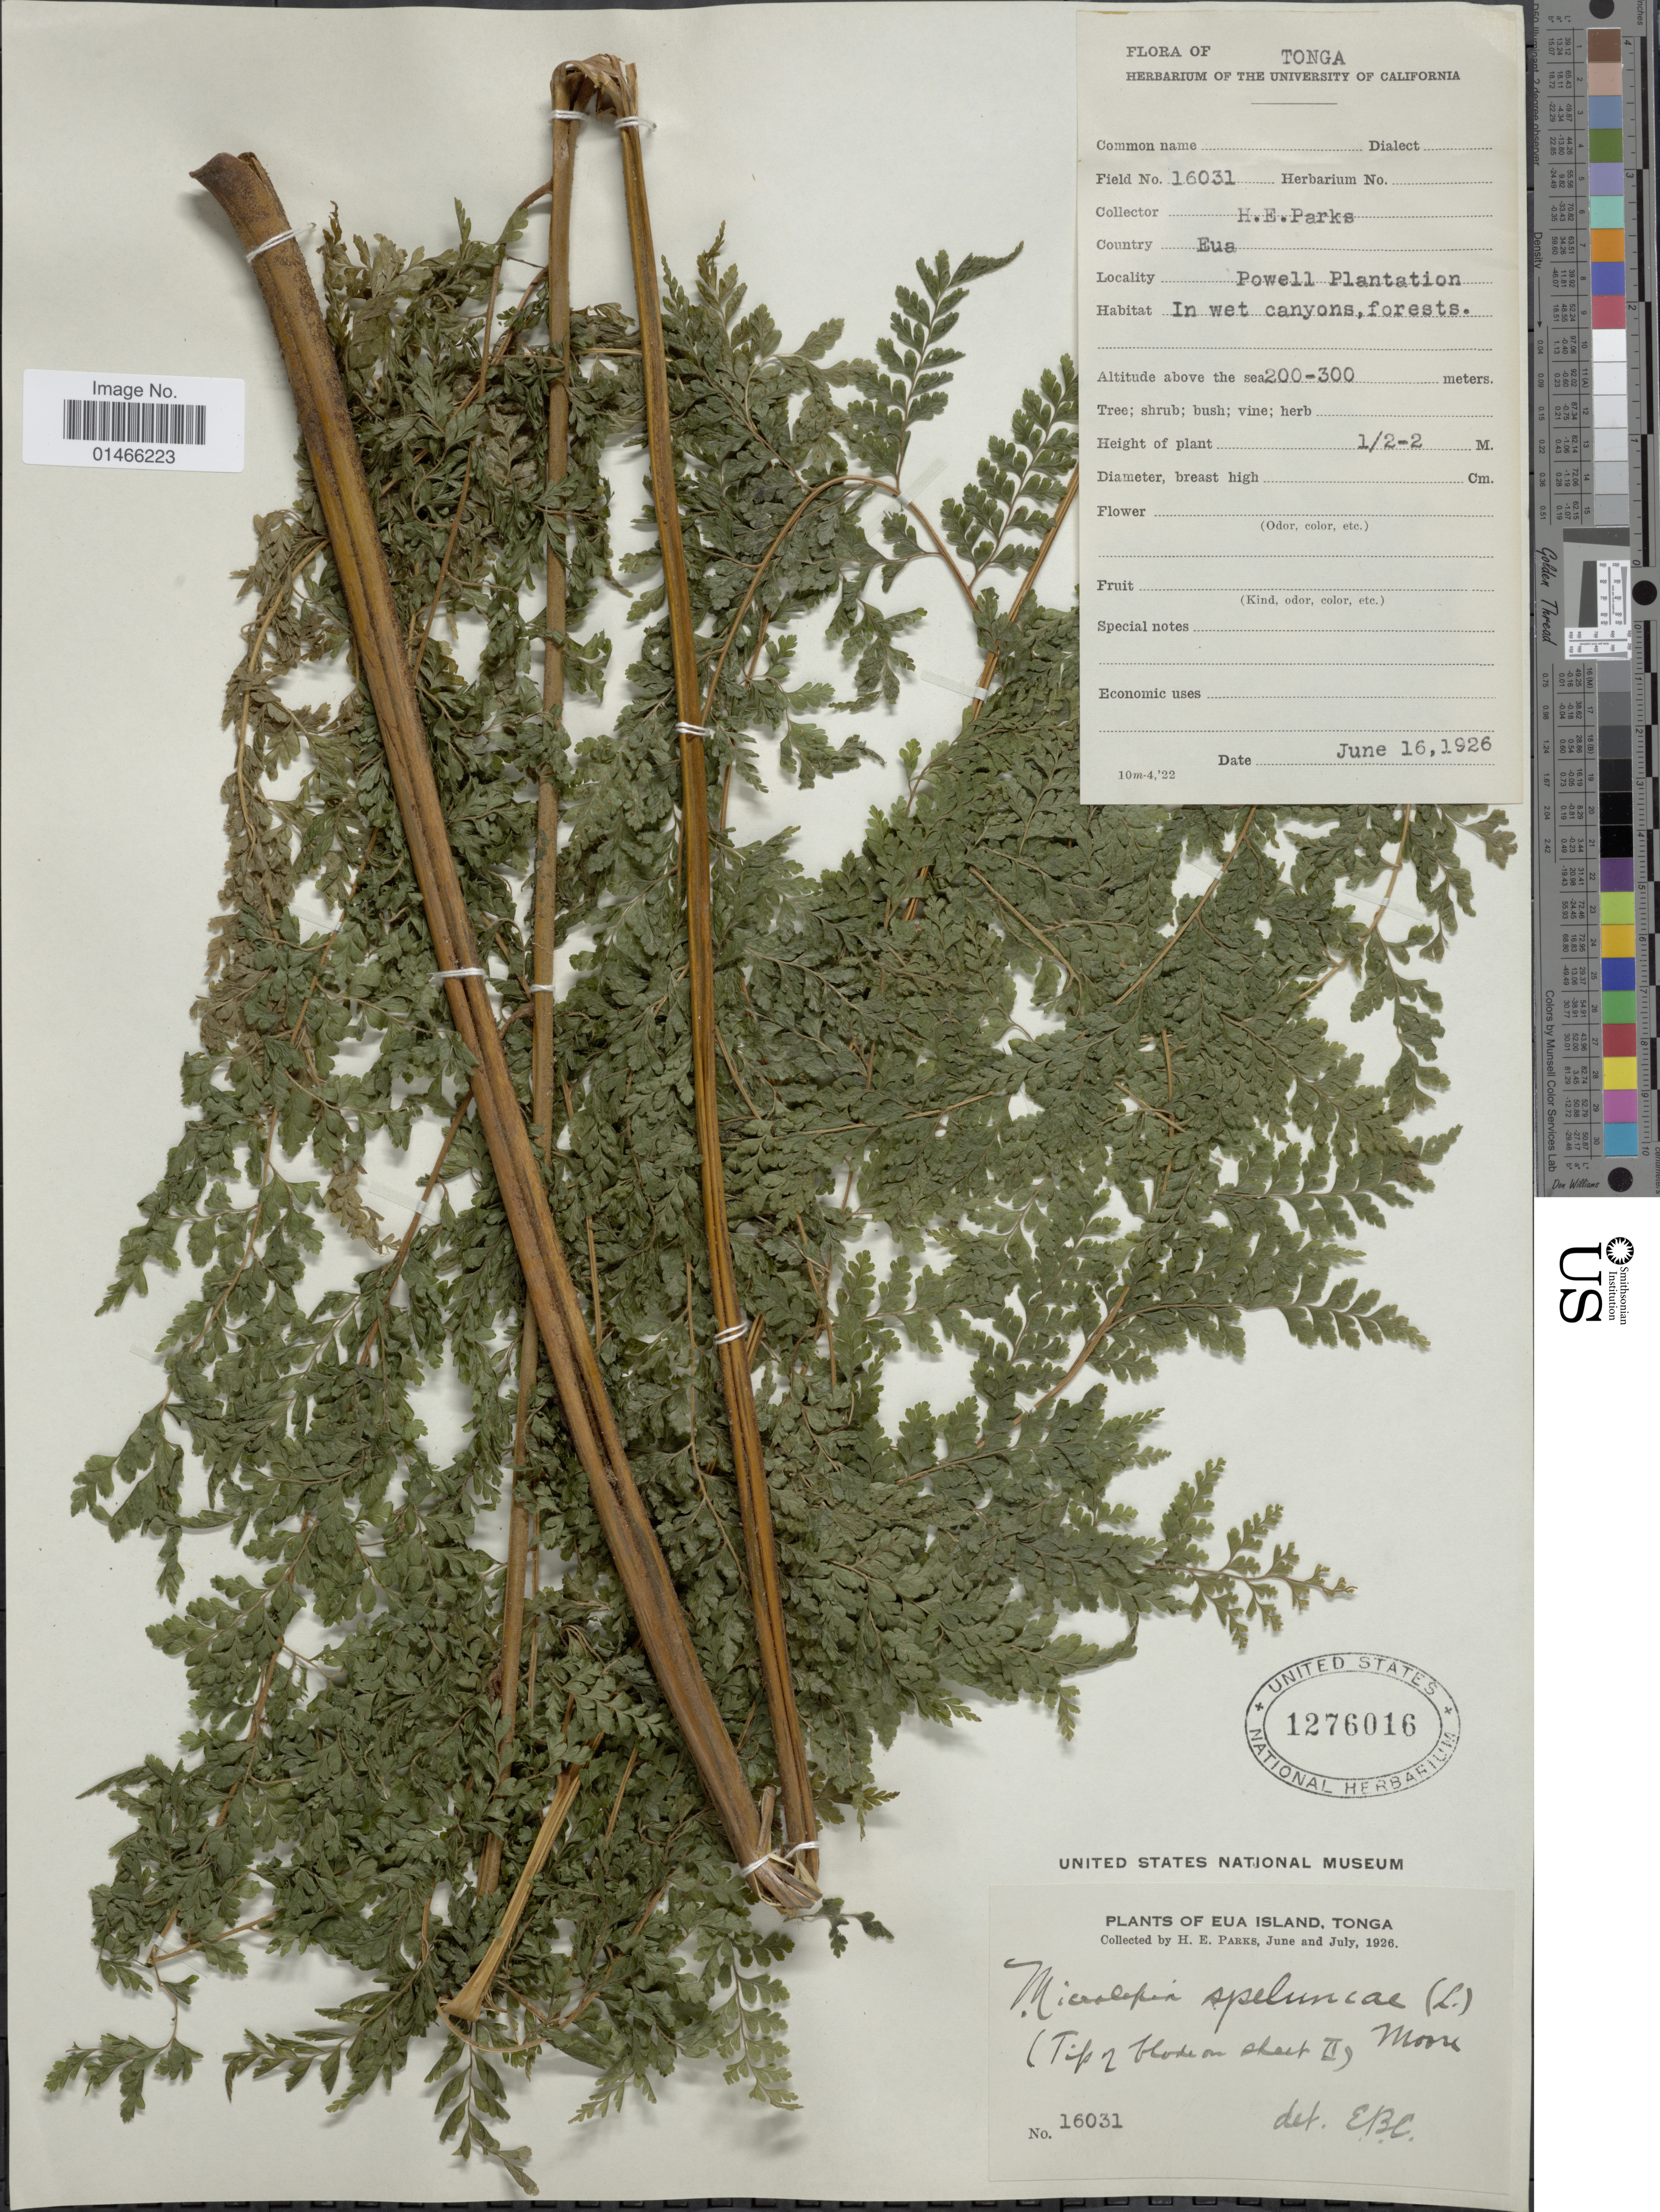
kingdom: Plantae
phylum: Tracheophyta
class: Polypodiopsida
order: Polypodiales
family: Dennstaedtiaceae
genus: Microlepia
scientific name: Microlepia speluncae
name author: (L.) T. Moore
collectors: H. E. Parks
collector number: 16031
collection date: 1926-06-16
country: Tonga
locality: Eua Island. Powell Plantation.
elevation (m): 200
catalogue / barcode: US 1276016